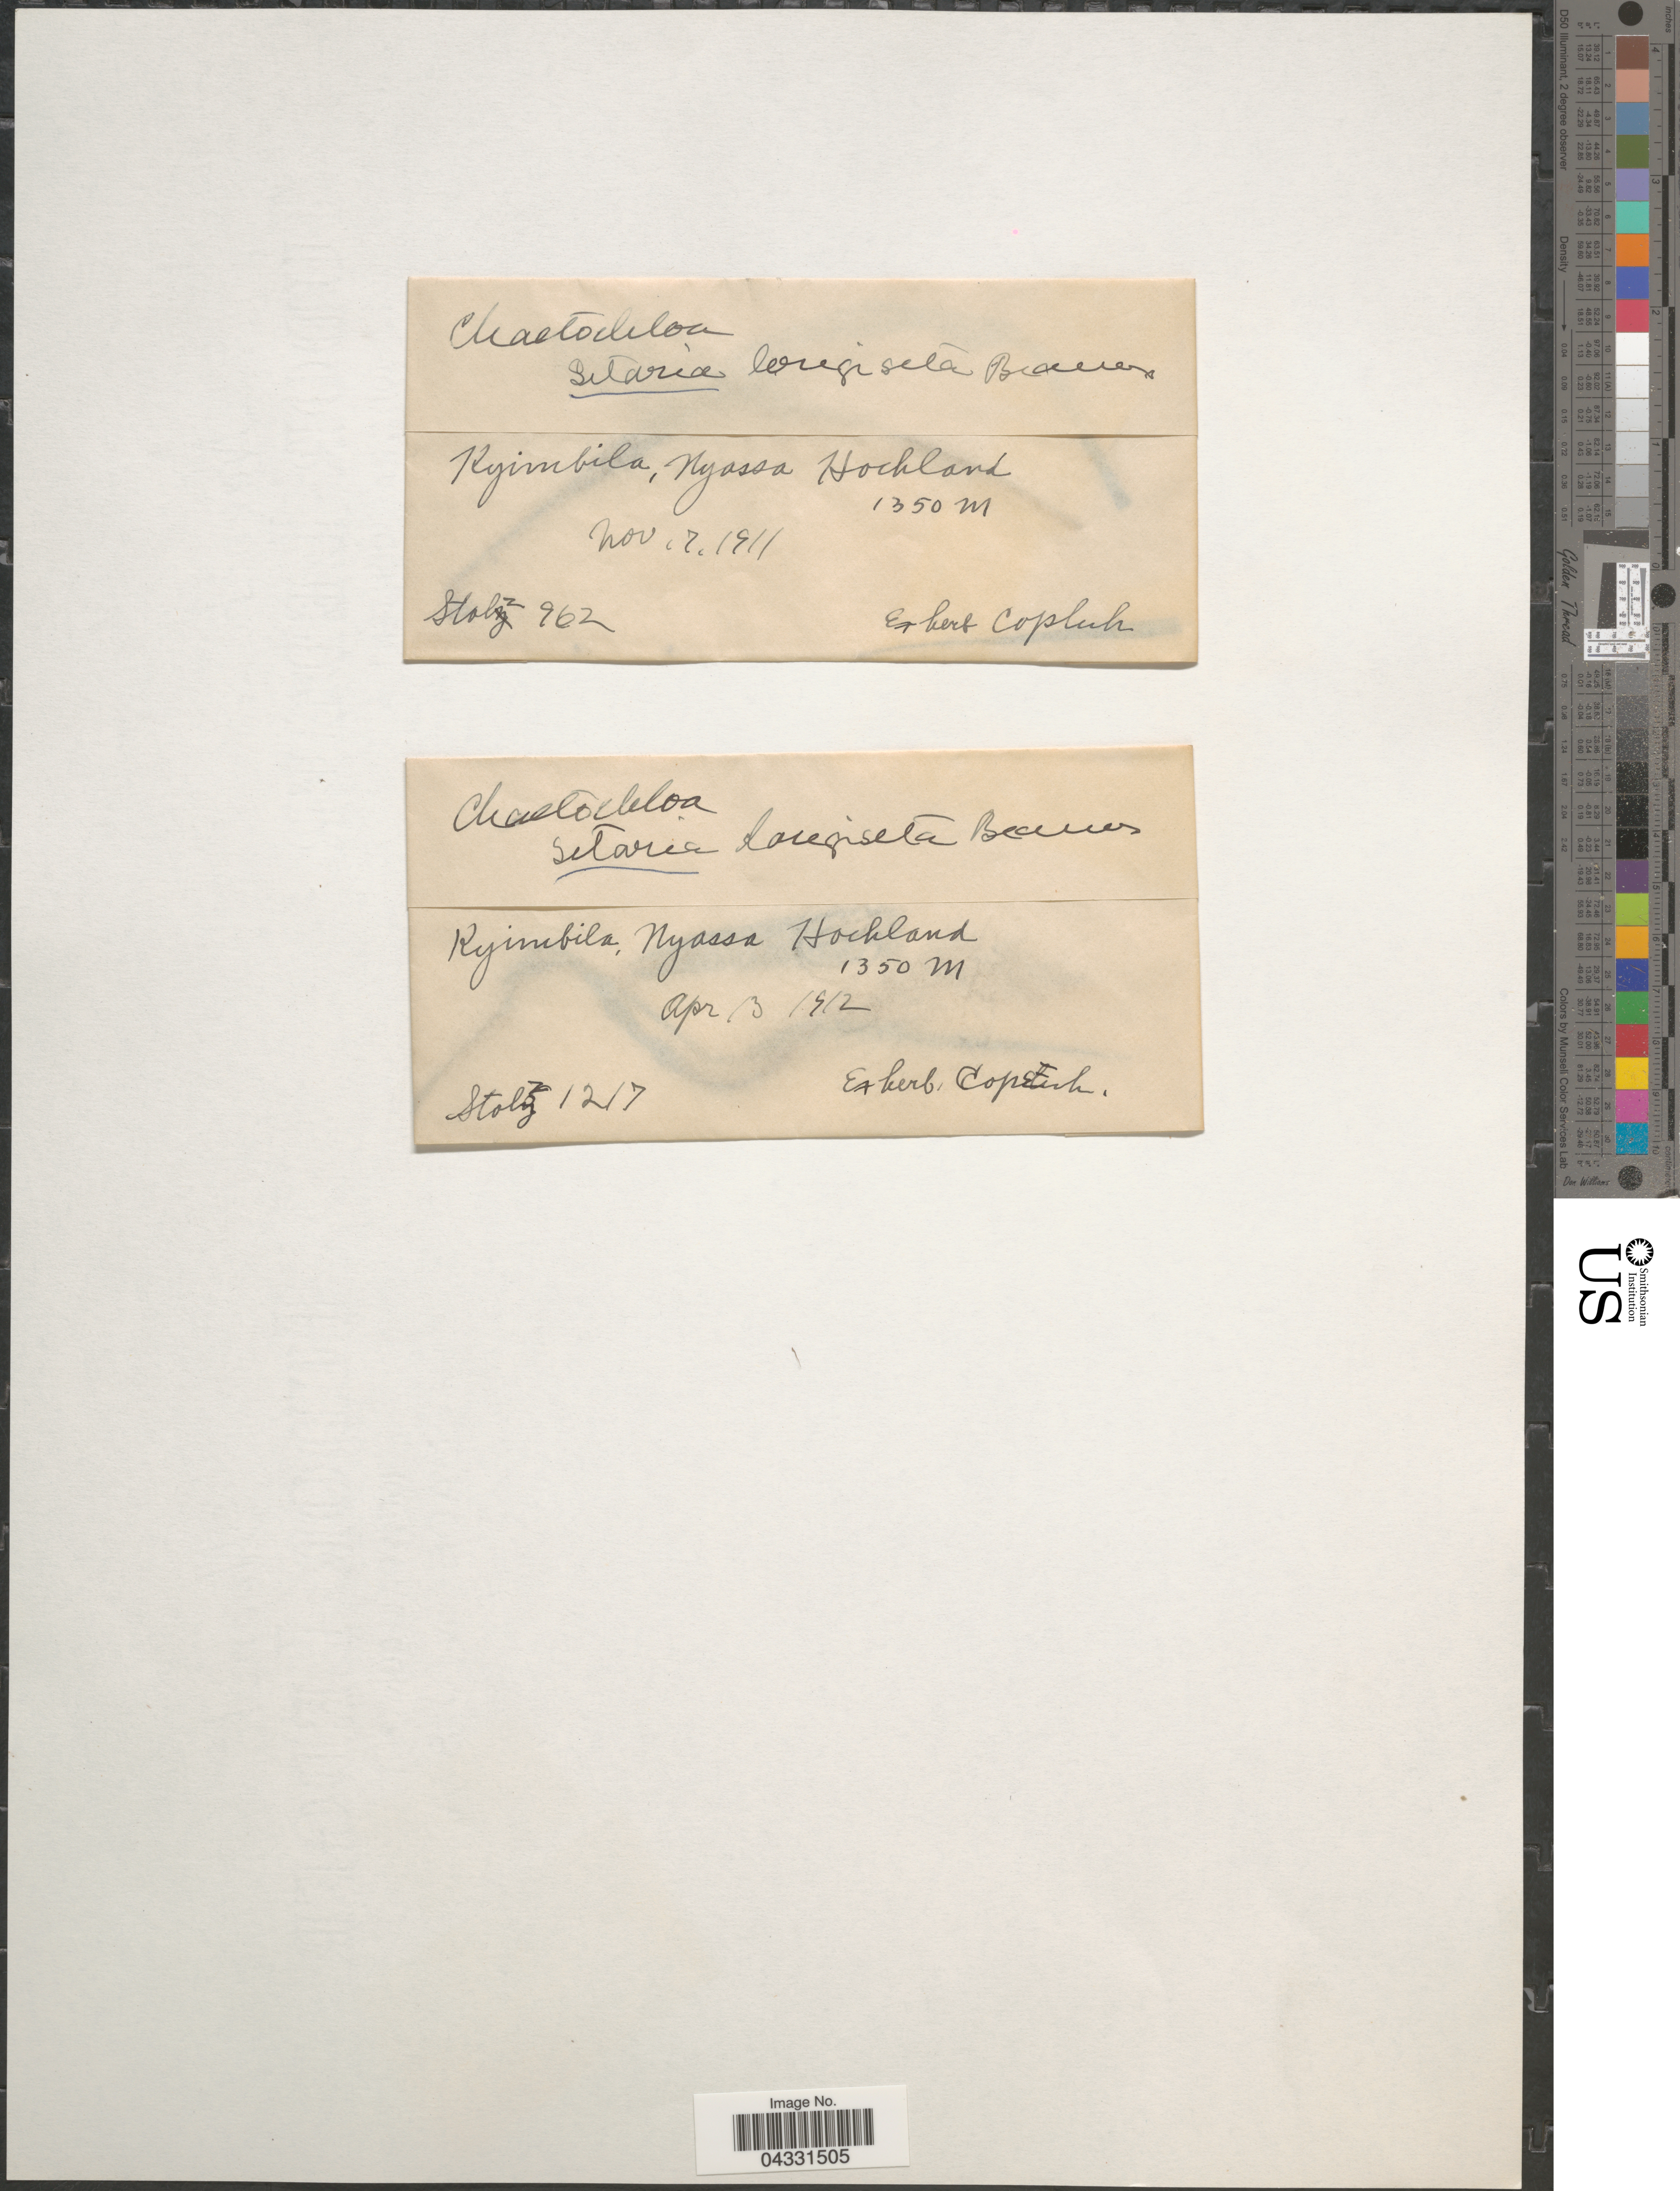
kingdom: Plantae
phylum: Tracheophyta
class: Liliopsida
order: Poales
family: Poaceae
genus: Setaria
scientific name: Setaria longiseta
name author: P. Beauv.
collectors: Stolz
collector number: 1217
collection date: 1912-04-13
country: Malawi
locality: Kyimbila, Nyassa Hochland.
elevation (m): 1350